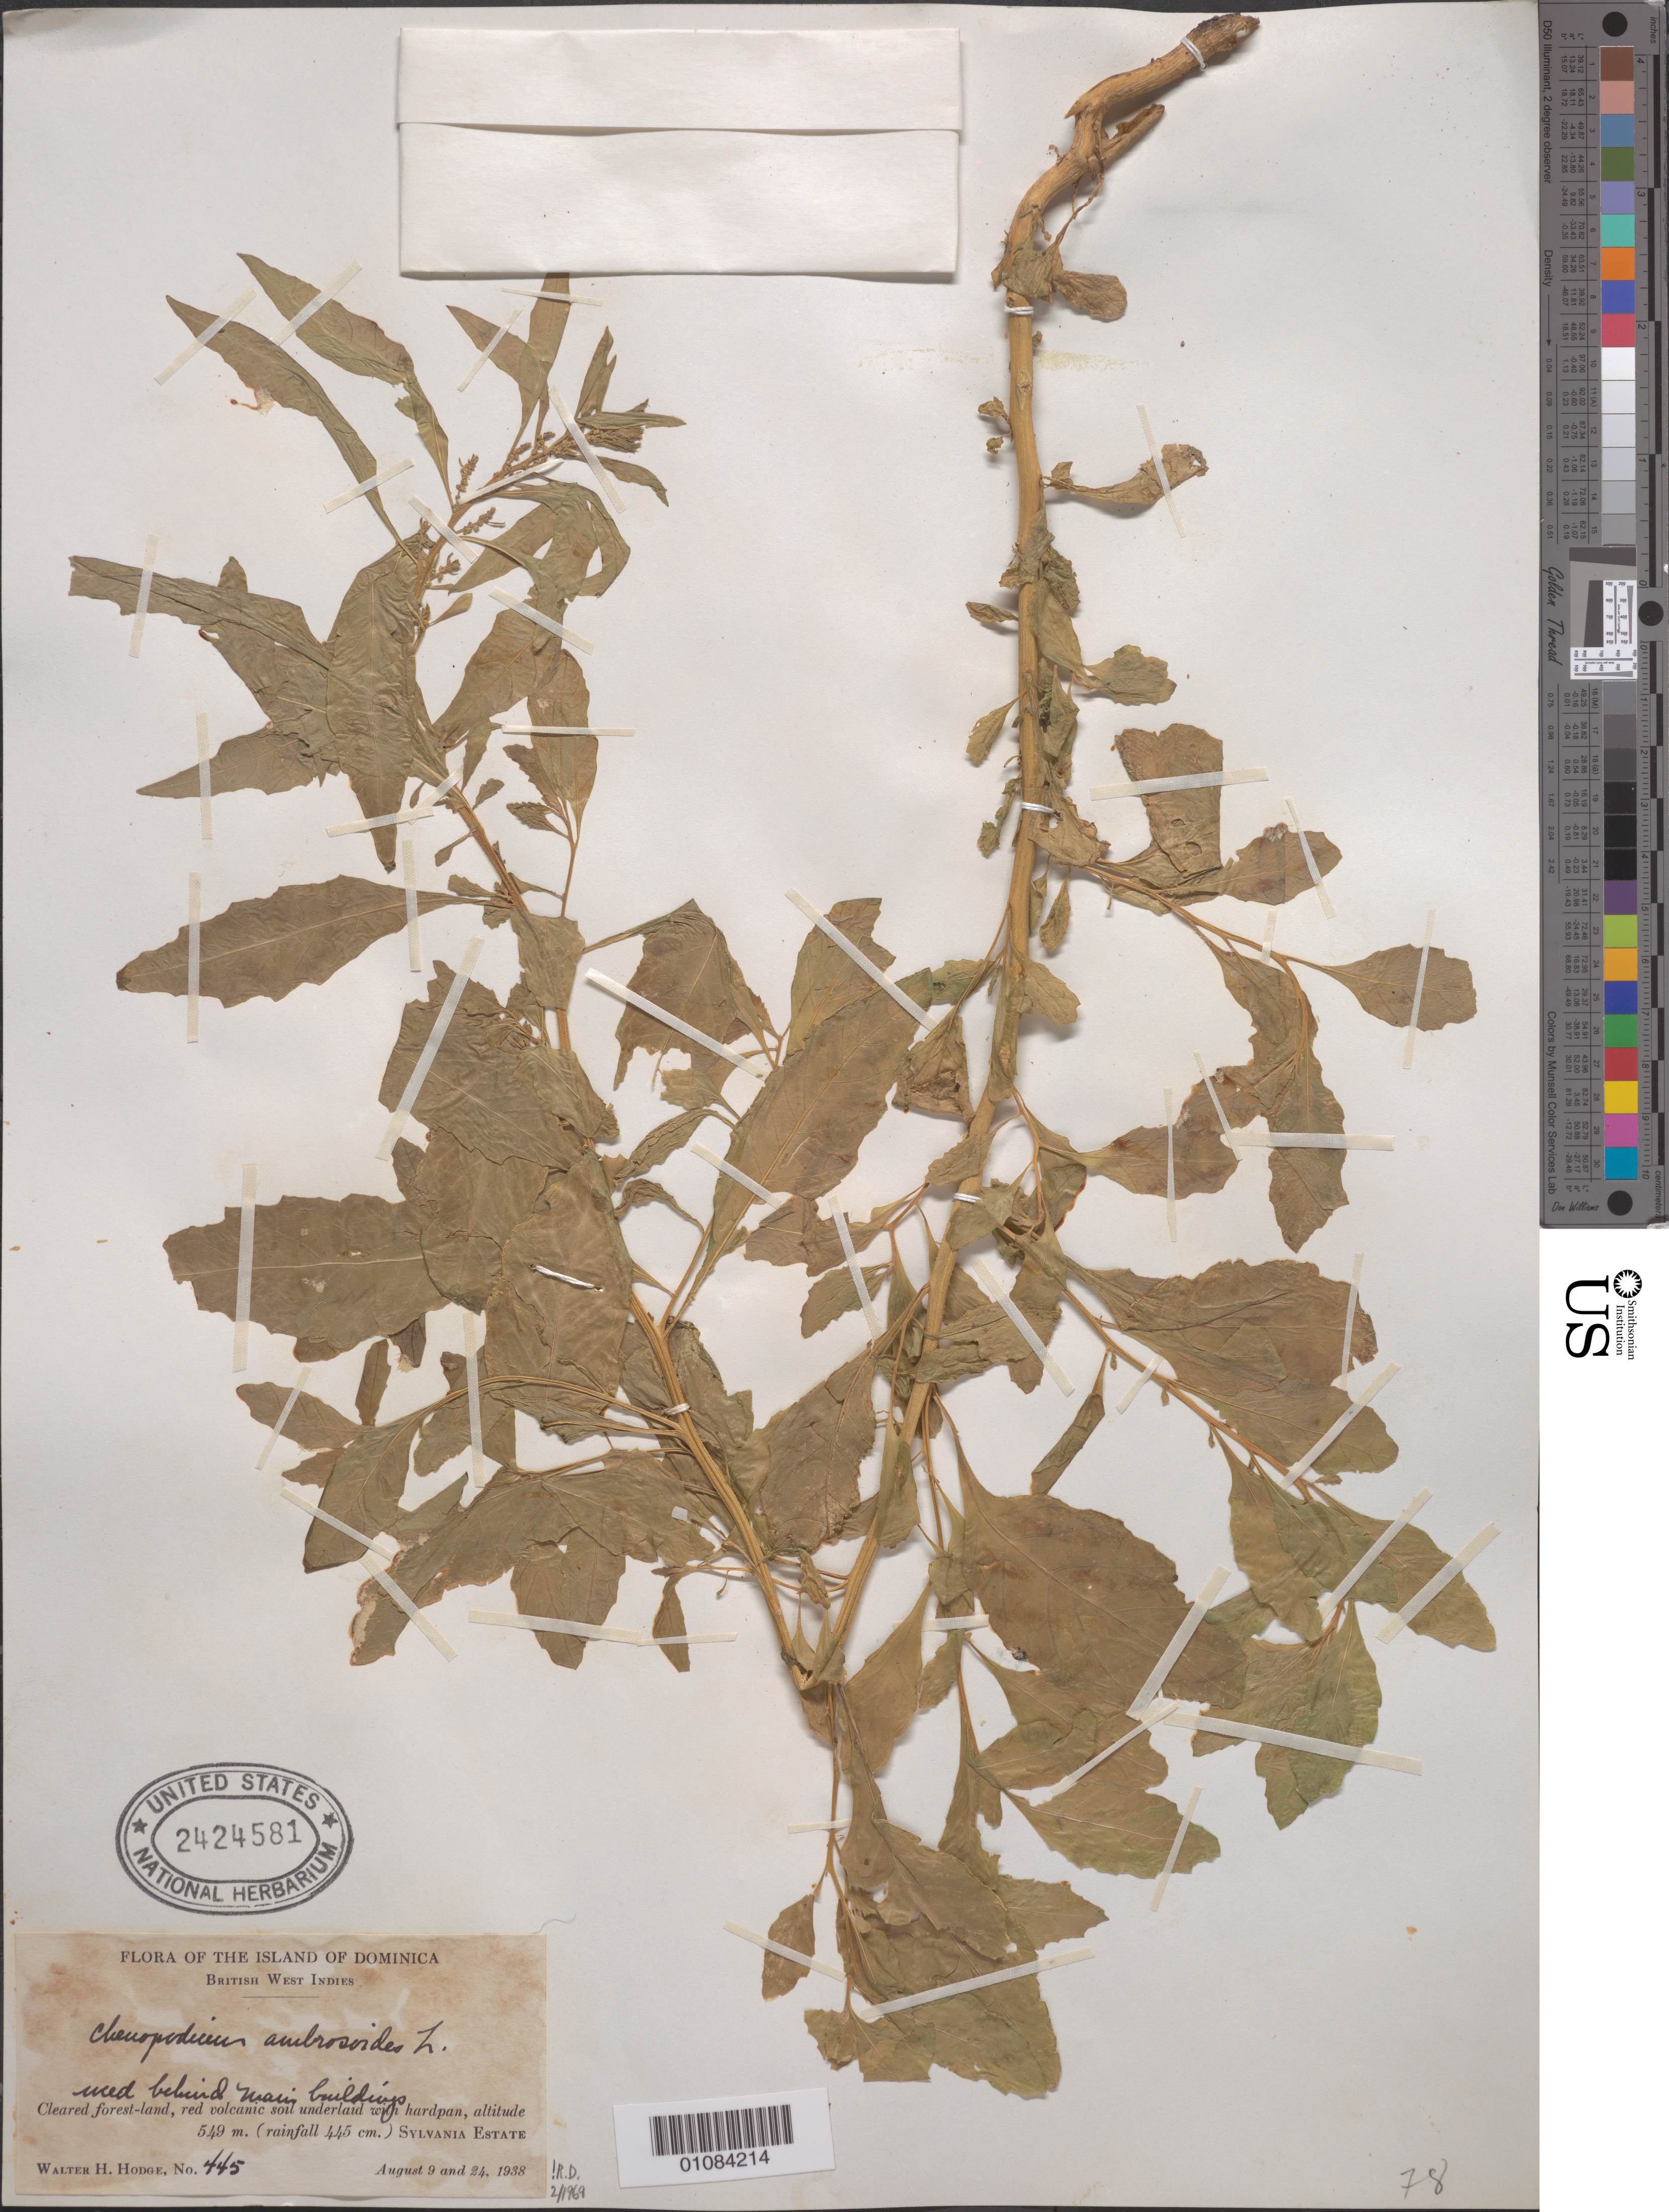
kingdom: Plantae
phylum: Tracheophyta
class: Magnoliopsida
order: Caryophyllales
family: Amaranthaceae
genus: Chenopodium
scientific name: Chenopodium ambrosioides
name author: L.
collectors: W. Hodge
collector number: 445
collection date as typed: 09 Aug 1938 to 24 Aug 1938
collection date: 1938-08-09/1938-08-24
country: Dominica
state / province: St. Paul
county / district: Sylvania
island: Dominica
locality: Sylvania Estate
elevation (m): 549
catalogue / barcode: US 2424581